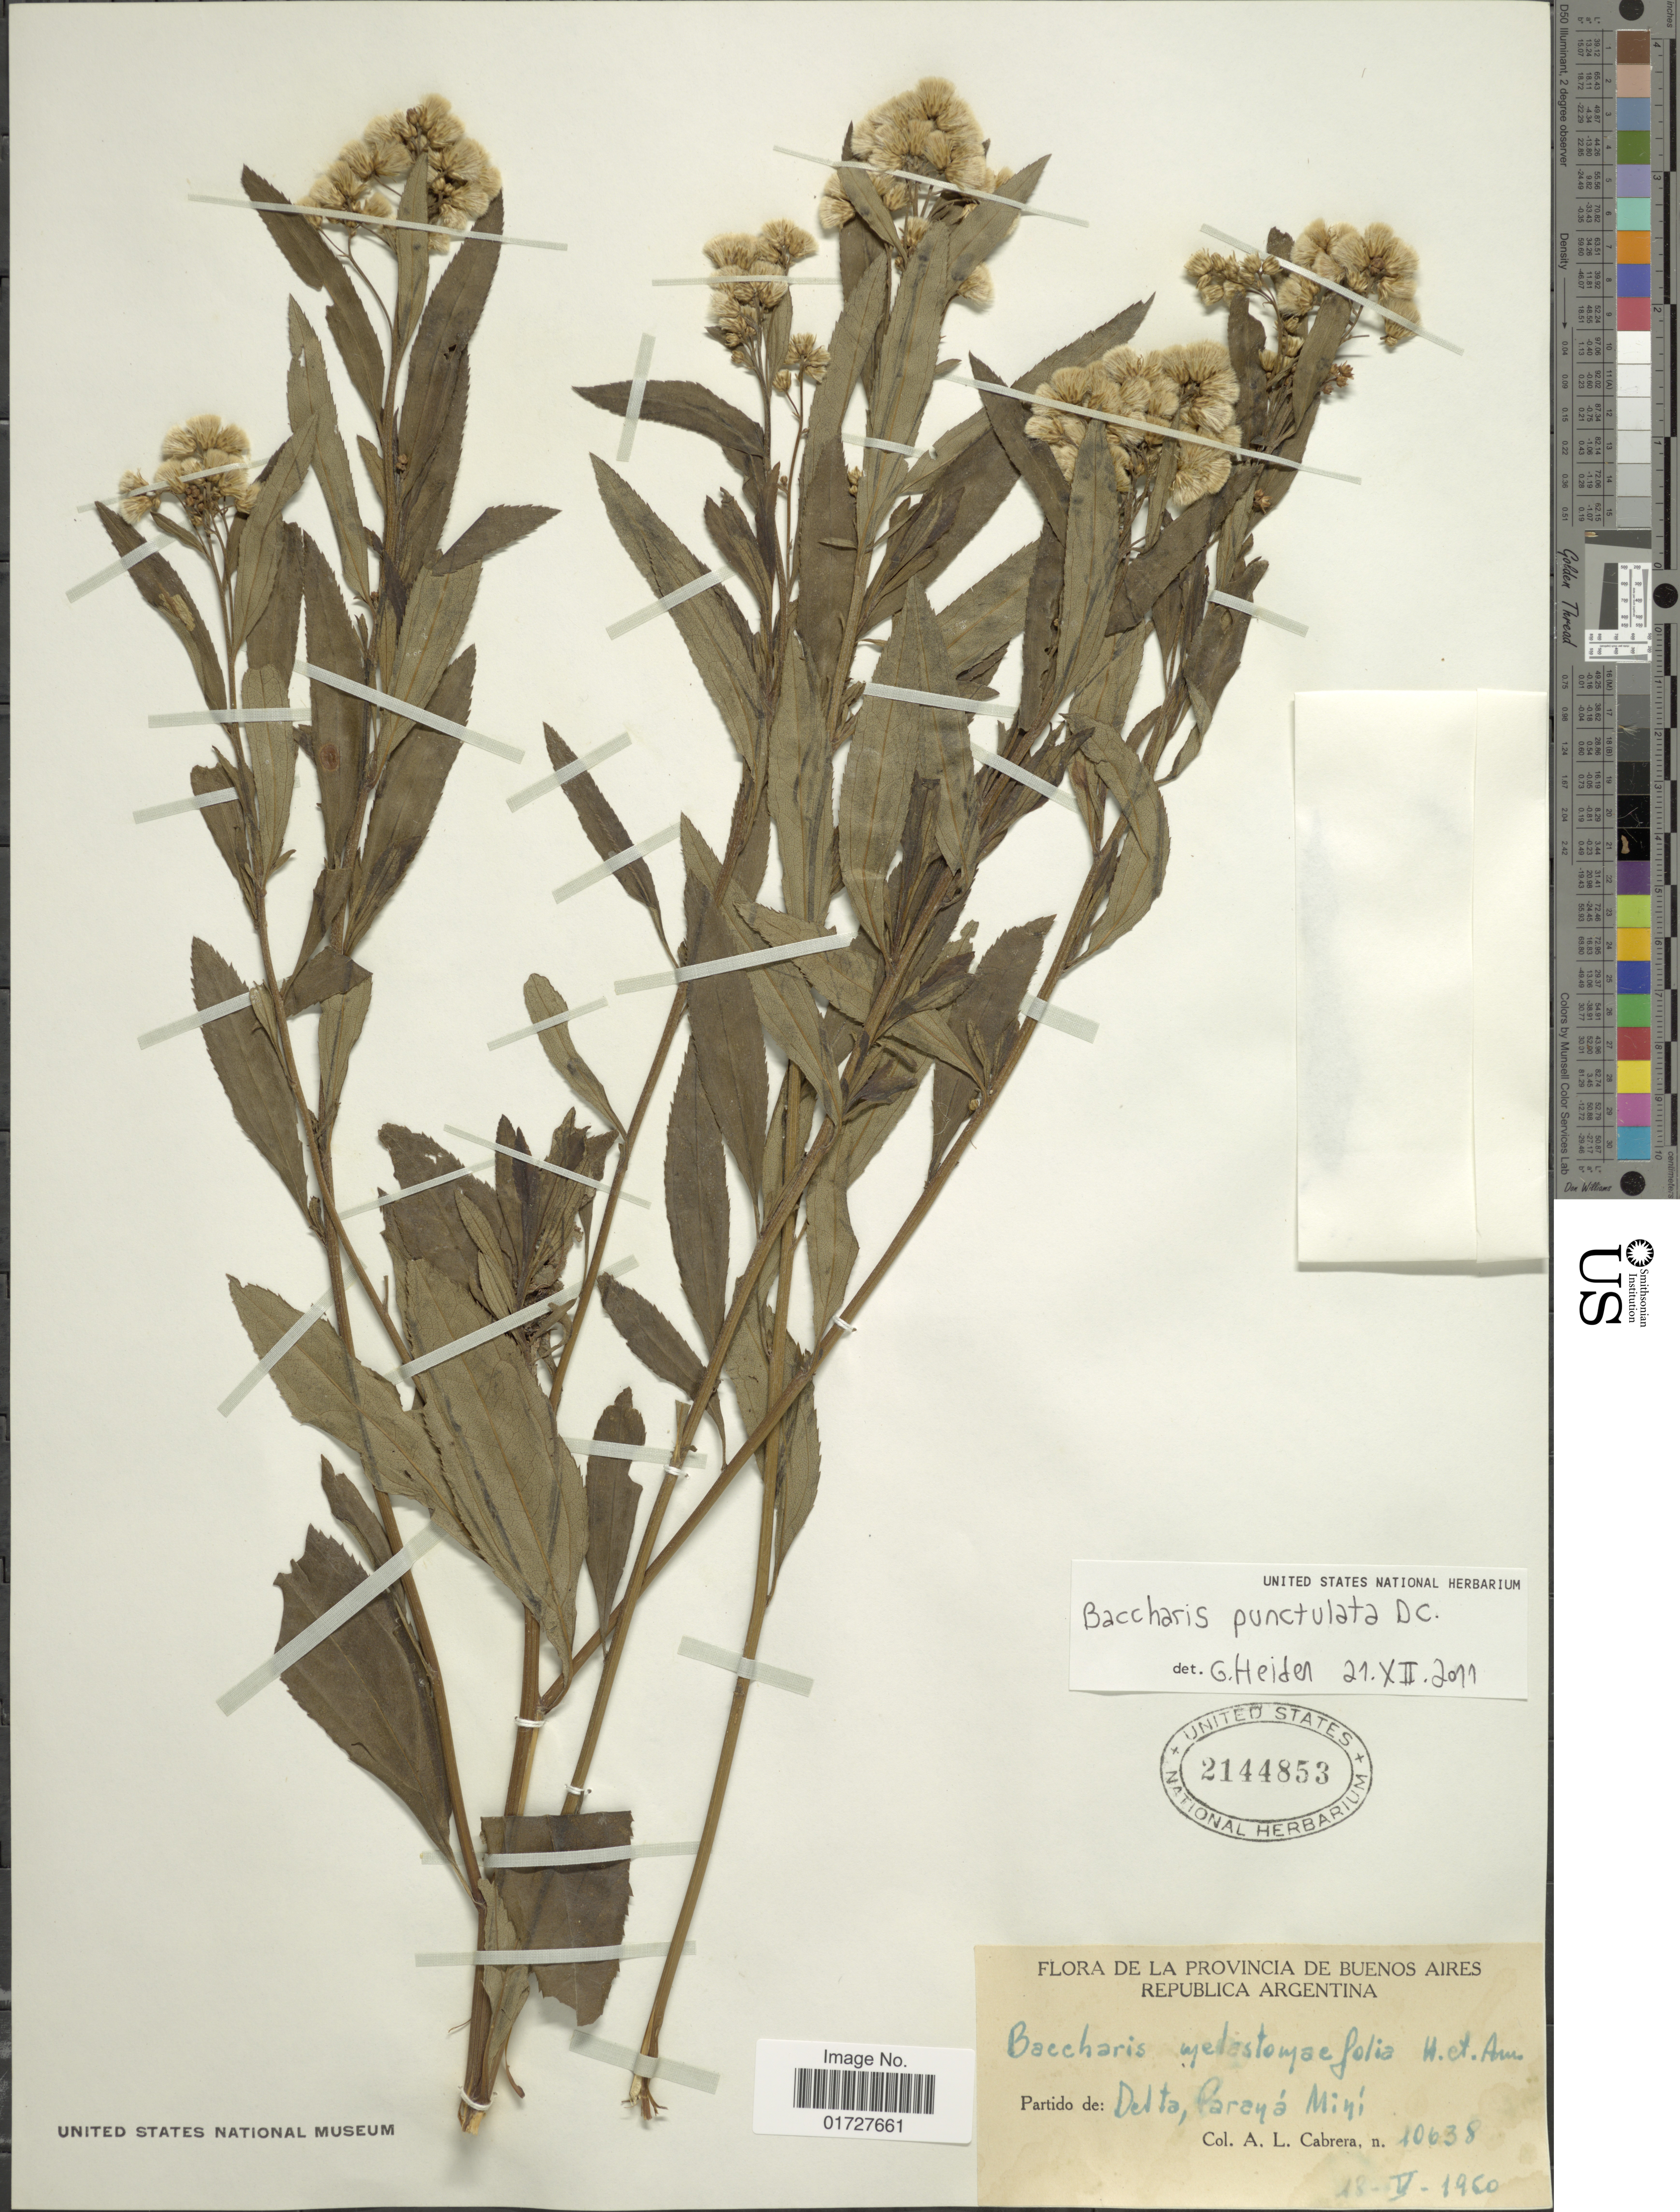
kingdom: Plantae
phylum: Tracheophyta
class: Magnoliopsida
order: Asterales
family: Asteraceae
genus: Baccharis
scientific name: Baccharis punctulata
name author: DC.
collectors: A. L. Cabrera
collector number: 10638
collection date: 1950-05-18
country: Argentina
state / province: Buenos Aires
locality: Republica Argentina, partido de Delta, Parana Mini.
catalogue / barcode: US 2144853